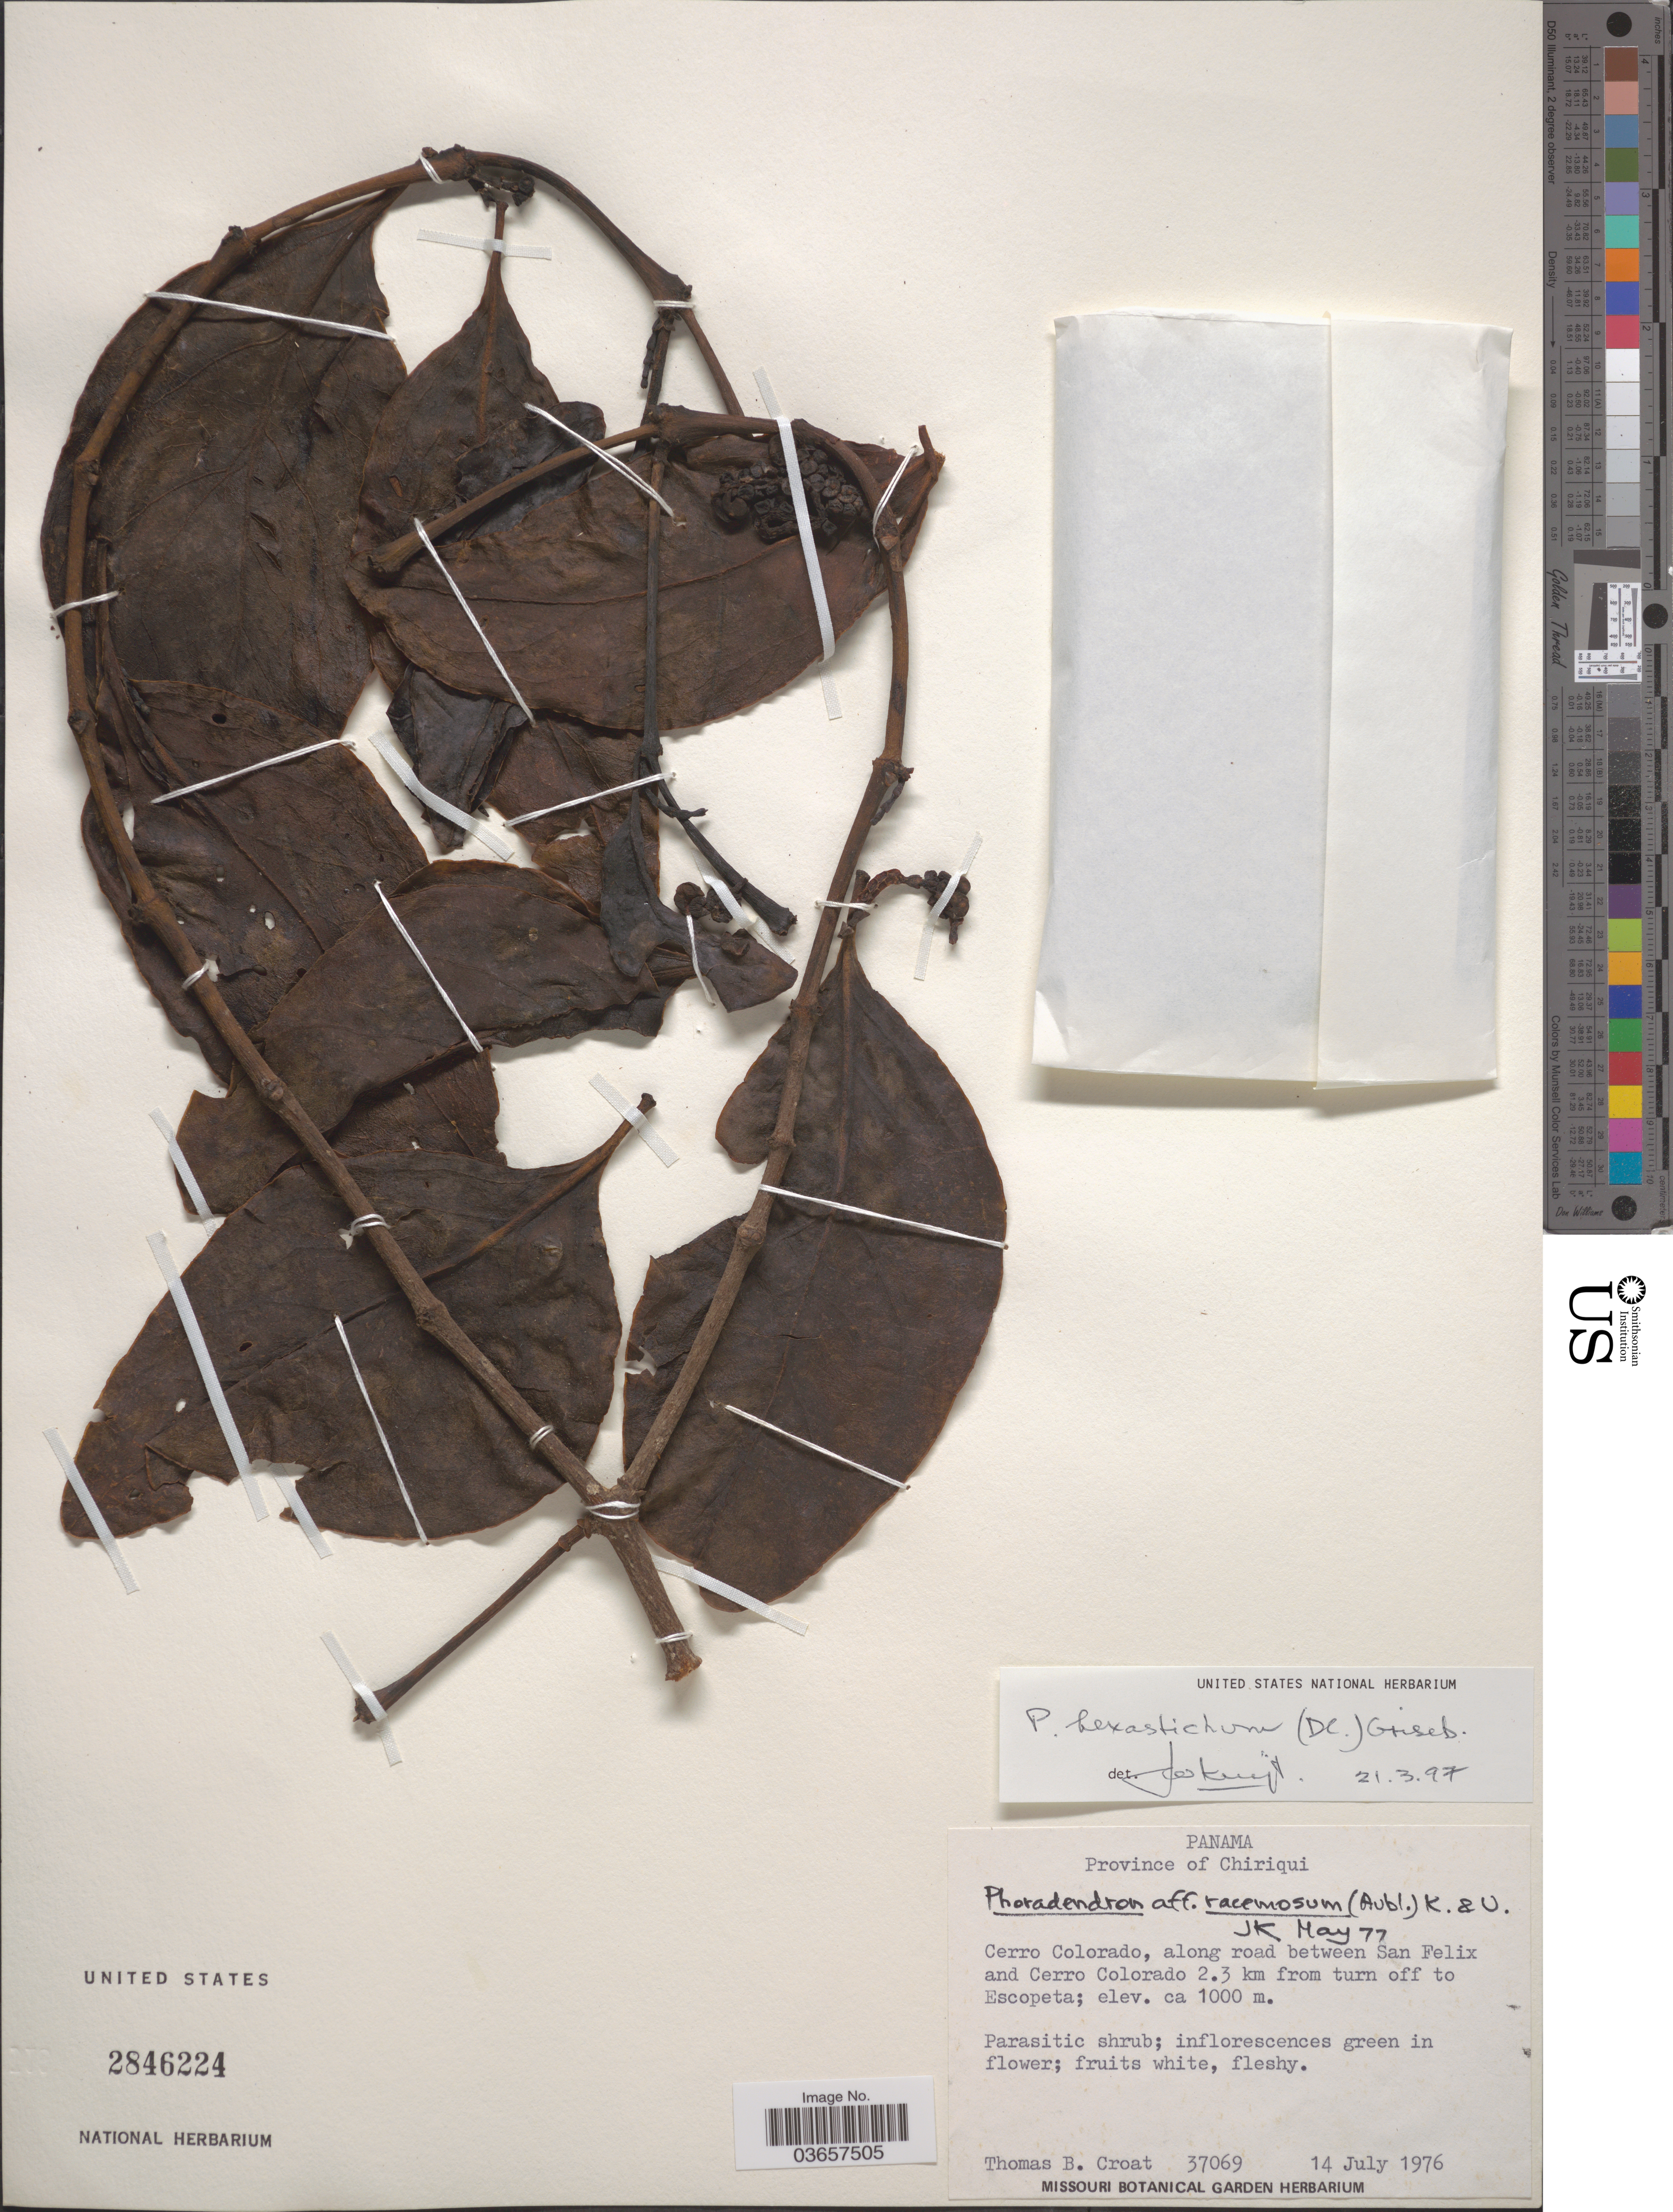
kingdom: Plantae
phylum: Tracheophyta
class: Magnoliopsida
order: Santalales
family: Viscaceae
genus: Phoradendron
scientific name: Phoradendron hexastichum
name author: (DC.) Griseb.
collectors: T. B. Croat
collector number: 37069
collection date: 1976-07-14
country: Panama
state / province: Chiriqui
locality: Cerro Colorado, along road between San Felix and Cerro Colorado 2.3 km from turn off to Escopeta.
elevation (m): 1000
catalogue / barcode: US 2846224